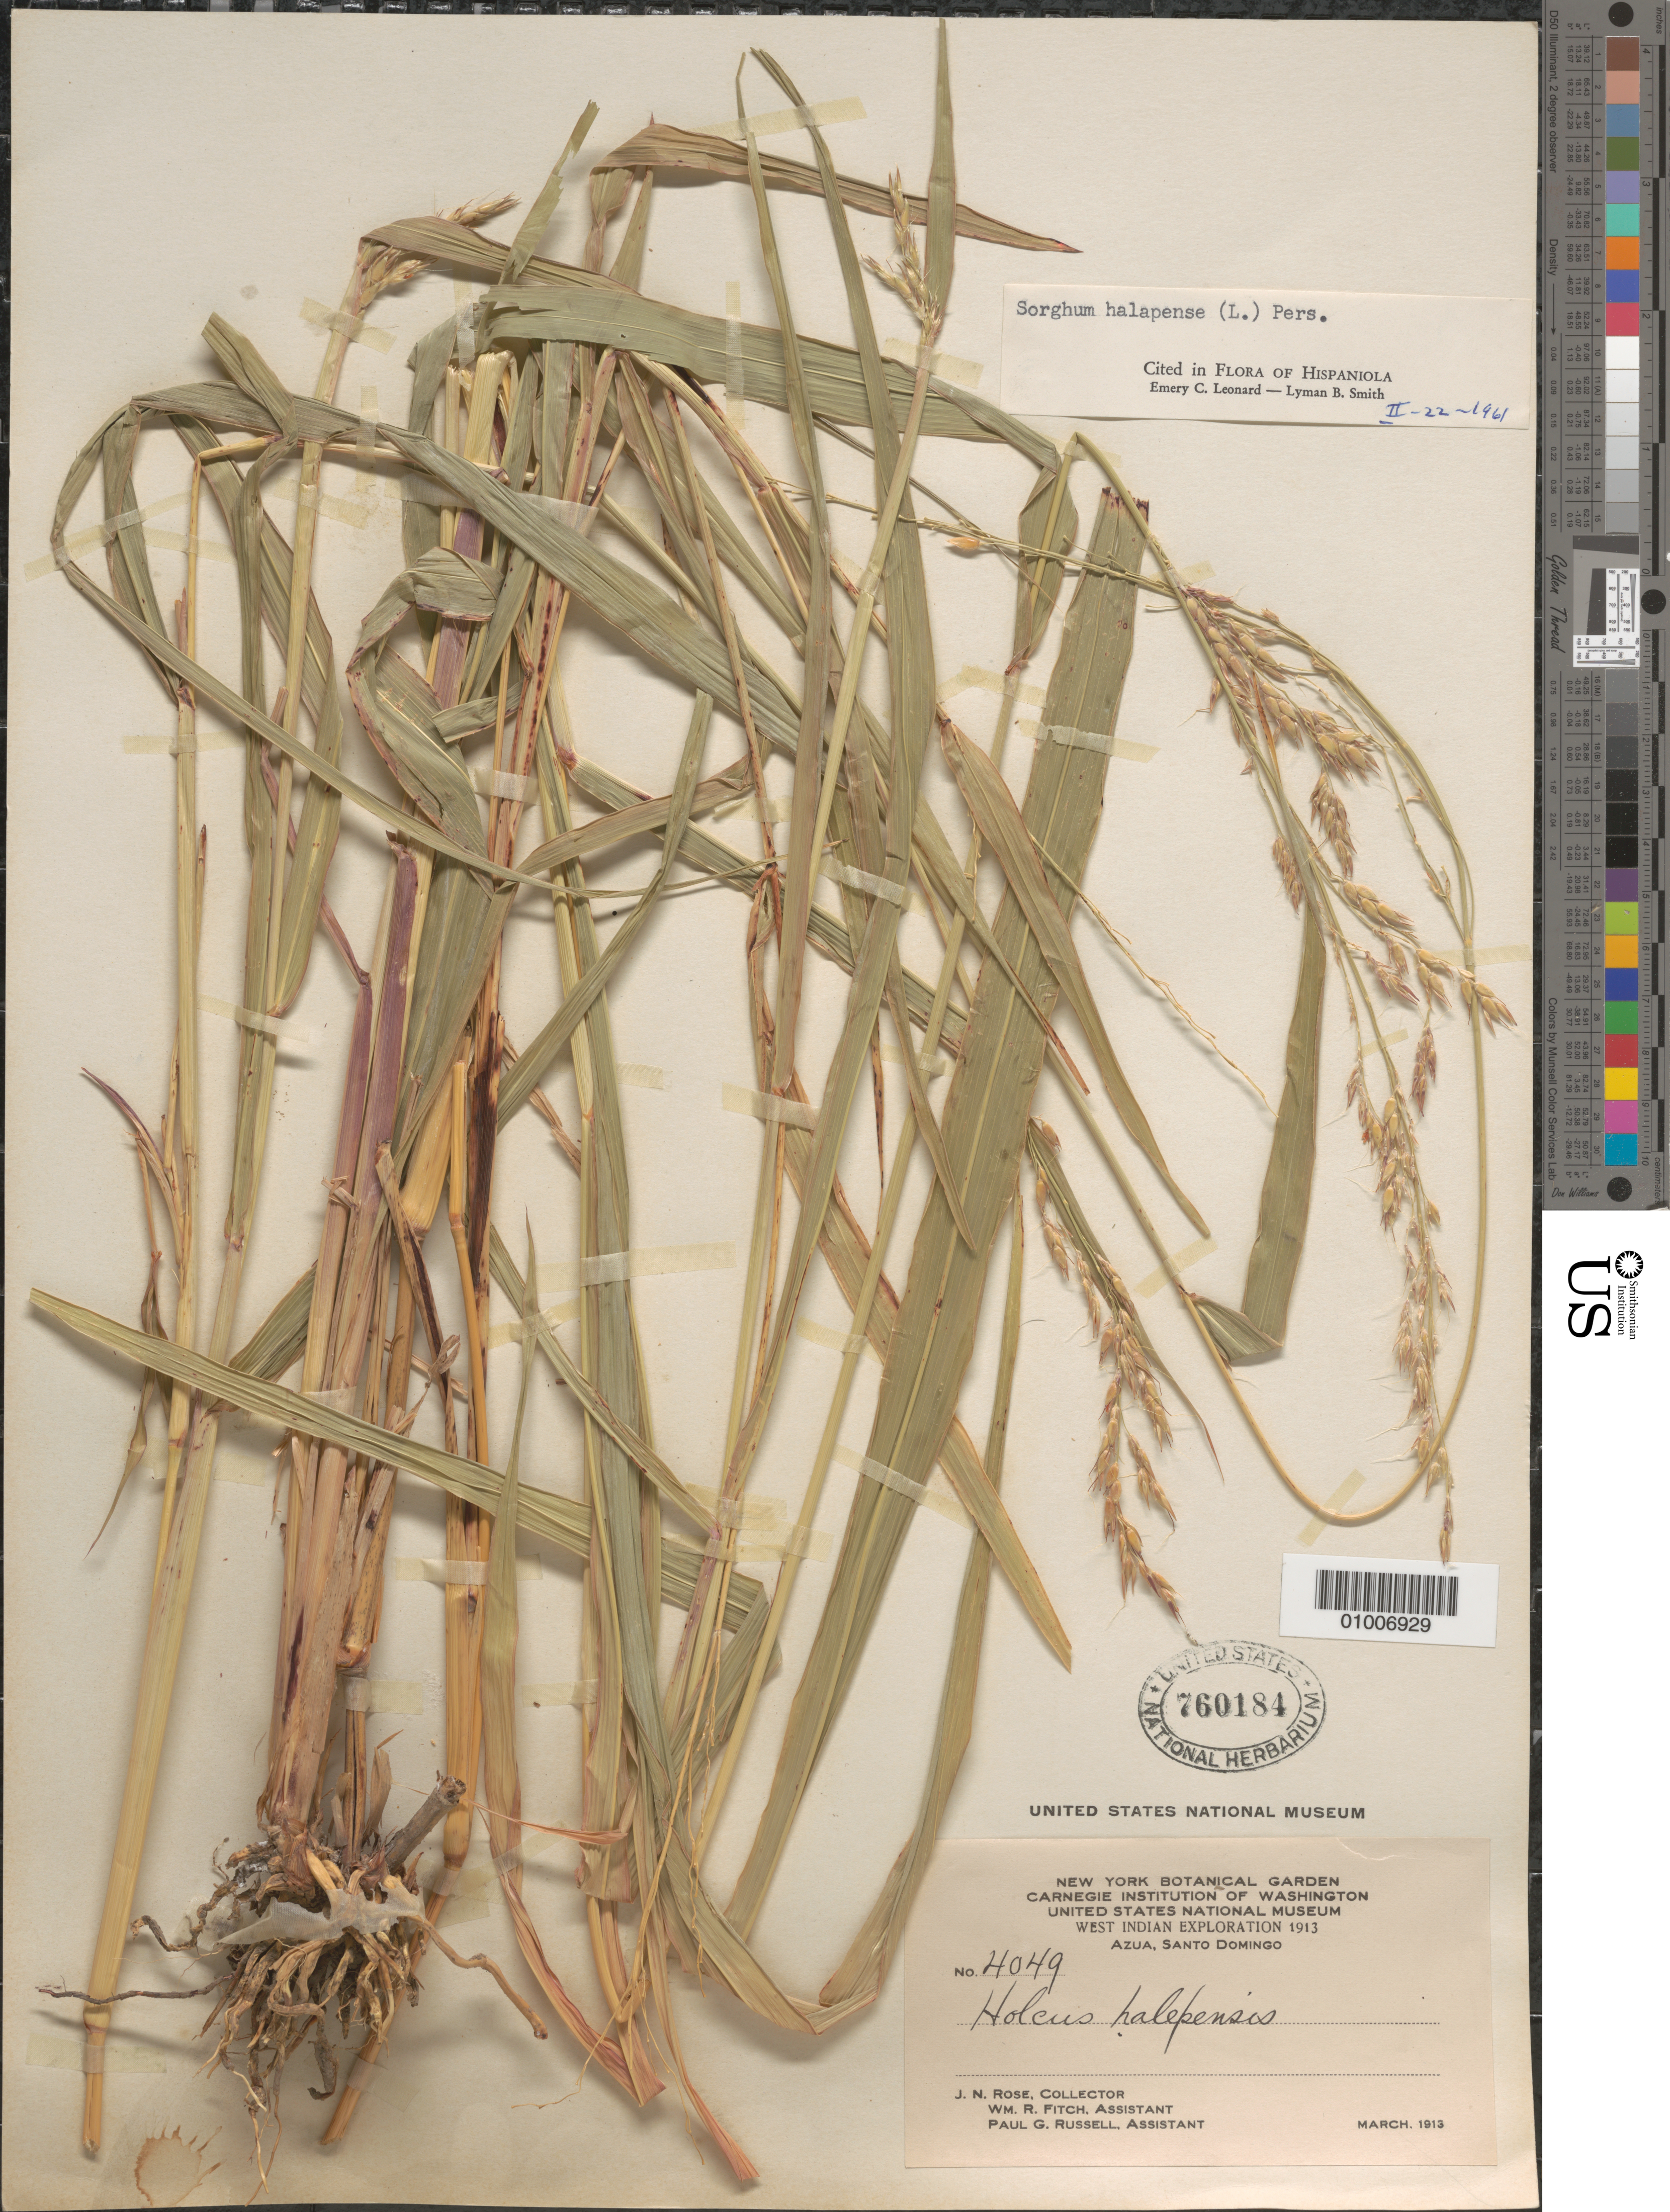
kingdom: Plantae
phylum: Tracheophyta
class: Liliopsida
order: Poales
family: Poaceae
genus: Sorghum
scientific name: Sorghum halepense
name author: (L.) Pers.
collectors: J. N. Rose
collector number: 4049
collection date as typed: Mar 1913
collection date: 1913-03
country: Dominican Republic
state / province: Azua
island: Hispaniola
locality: Azua, Santo Domingo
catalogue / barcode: US 760184